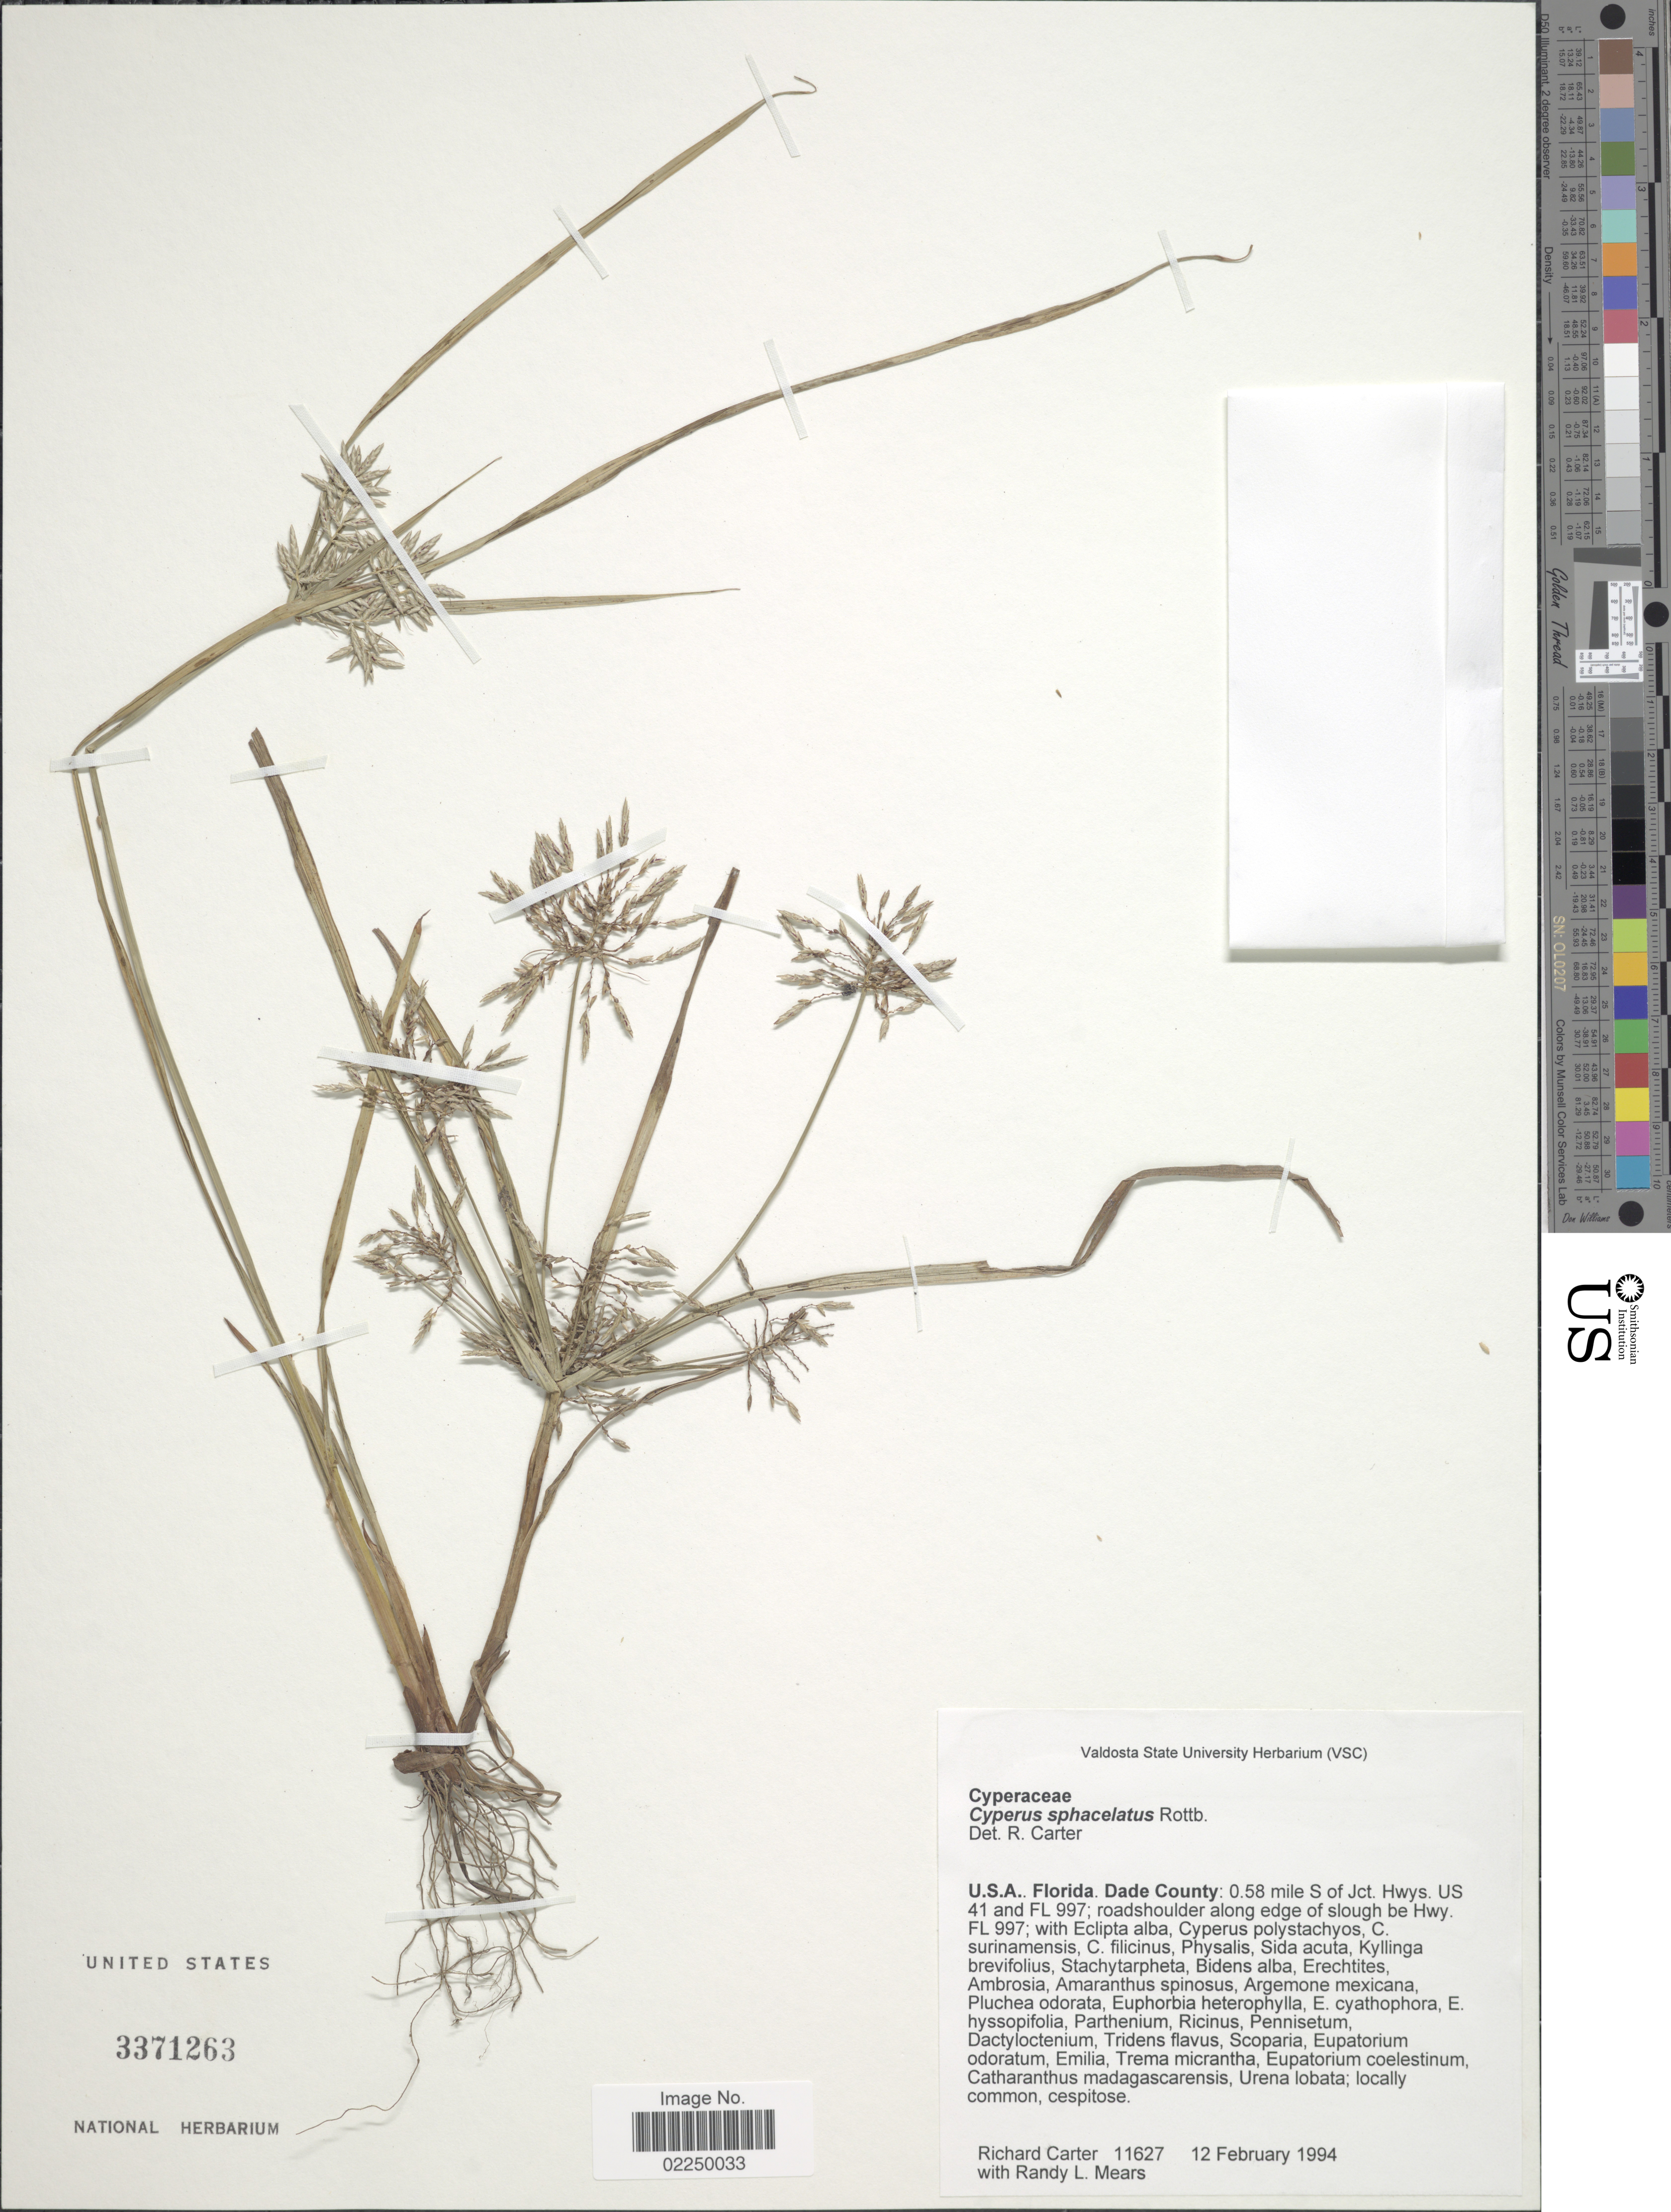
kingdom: Plantae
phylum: Tracheophyta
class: Liliopsida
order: Poales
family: Cyperaceae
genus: Cyperus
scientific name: Cyperus sphacelatus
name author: Rottb.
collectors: R. Carter & R. Mears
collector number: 11627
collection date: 1994-02-12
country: United States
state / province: Florida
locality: Dade County: 0.58 mile S of Jct. Hwys. US 41 and FL 997; roadshoulder along edge of slough be Hwy. FL 997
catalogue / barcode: US 3371263